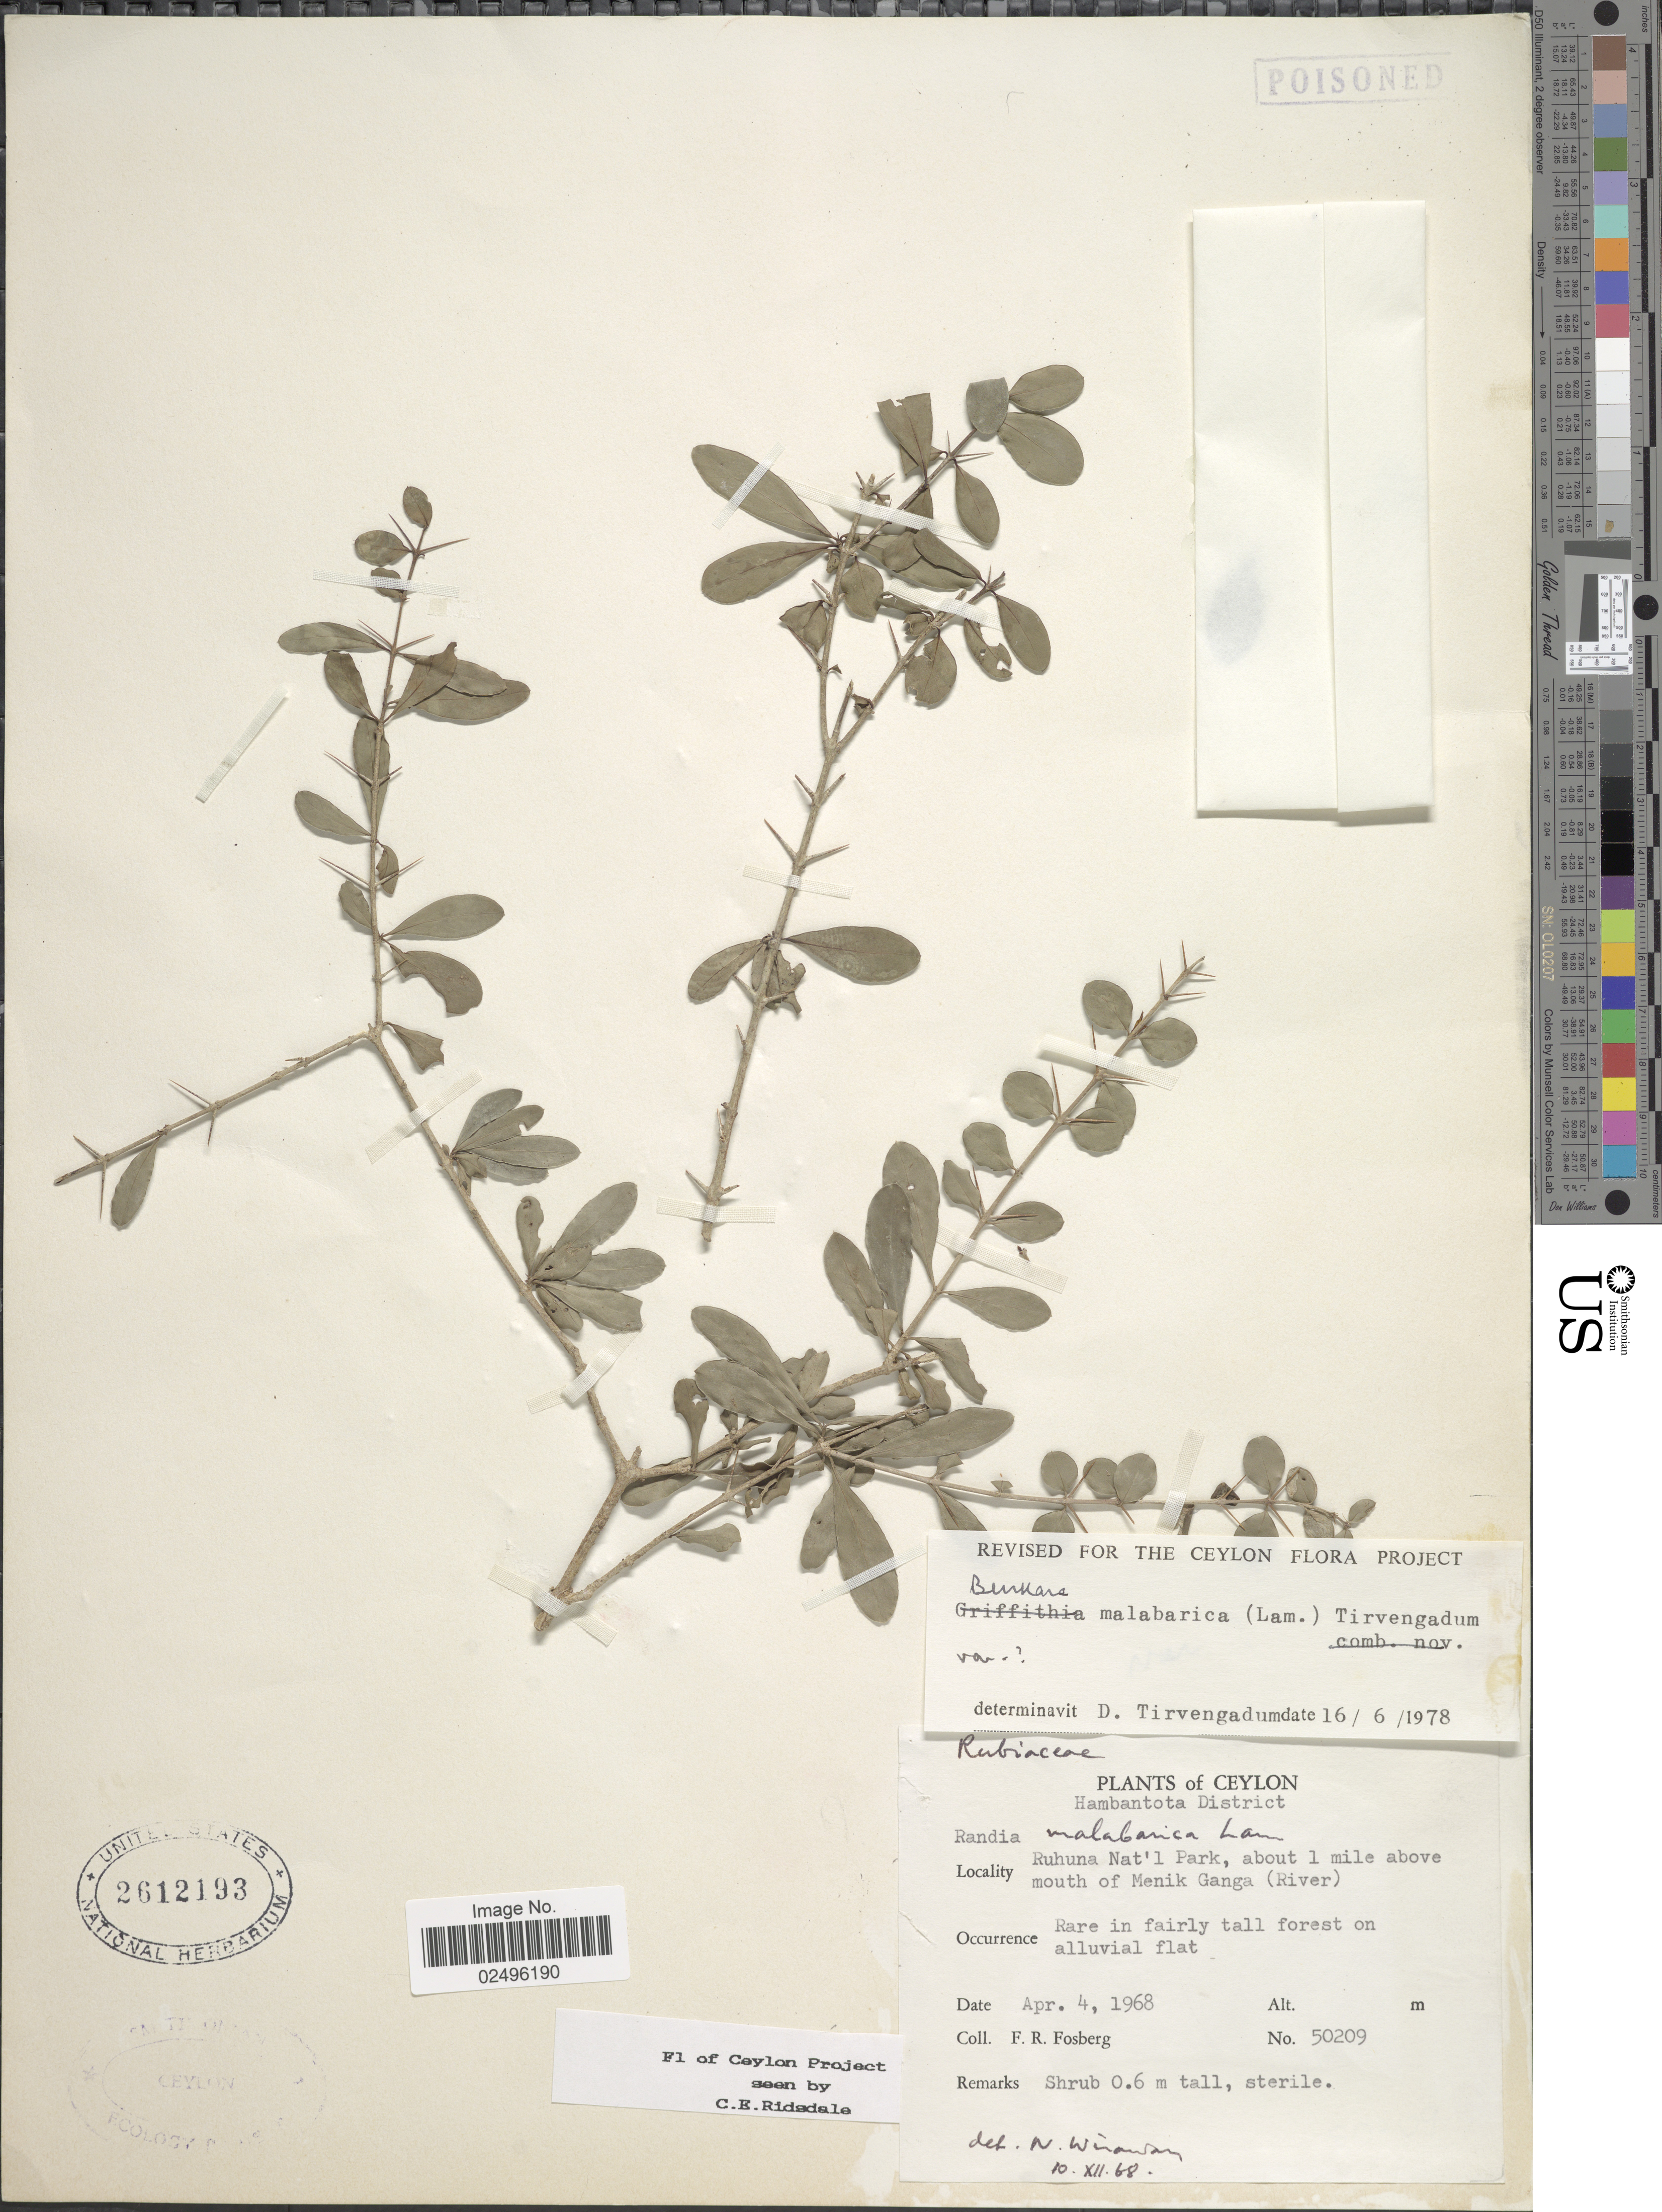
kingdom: Plantae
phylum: Tracheophyta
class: Magnoliopsida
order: Gentianales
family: Rubiaceae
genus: Benkara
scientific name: Benkara malabarica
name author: (Lam.) Tirveng.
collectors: F. R. Fosberg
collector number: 50209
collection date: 1968-04-04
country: Sri Lanka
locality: Ceylon. Hambantota District. Ruhuna Nat'l Park, about 1 mile above mouth of Menik Ganga (River)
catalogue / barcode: US 2612193